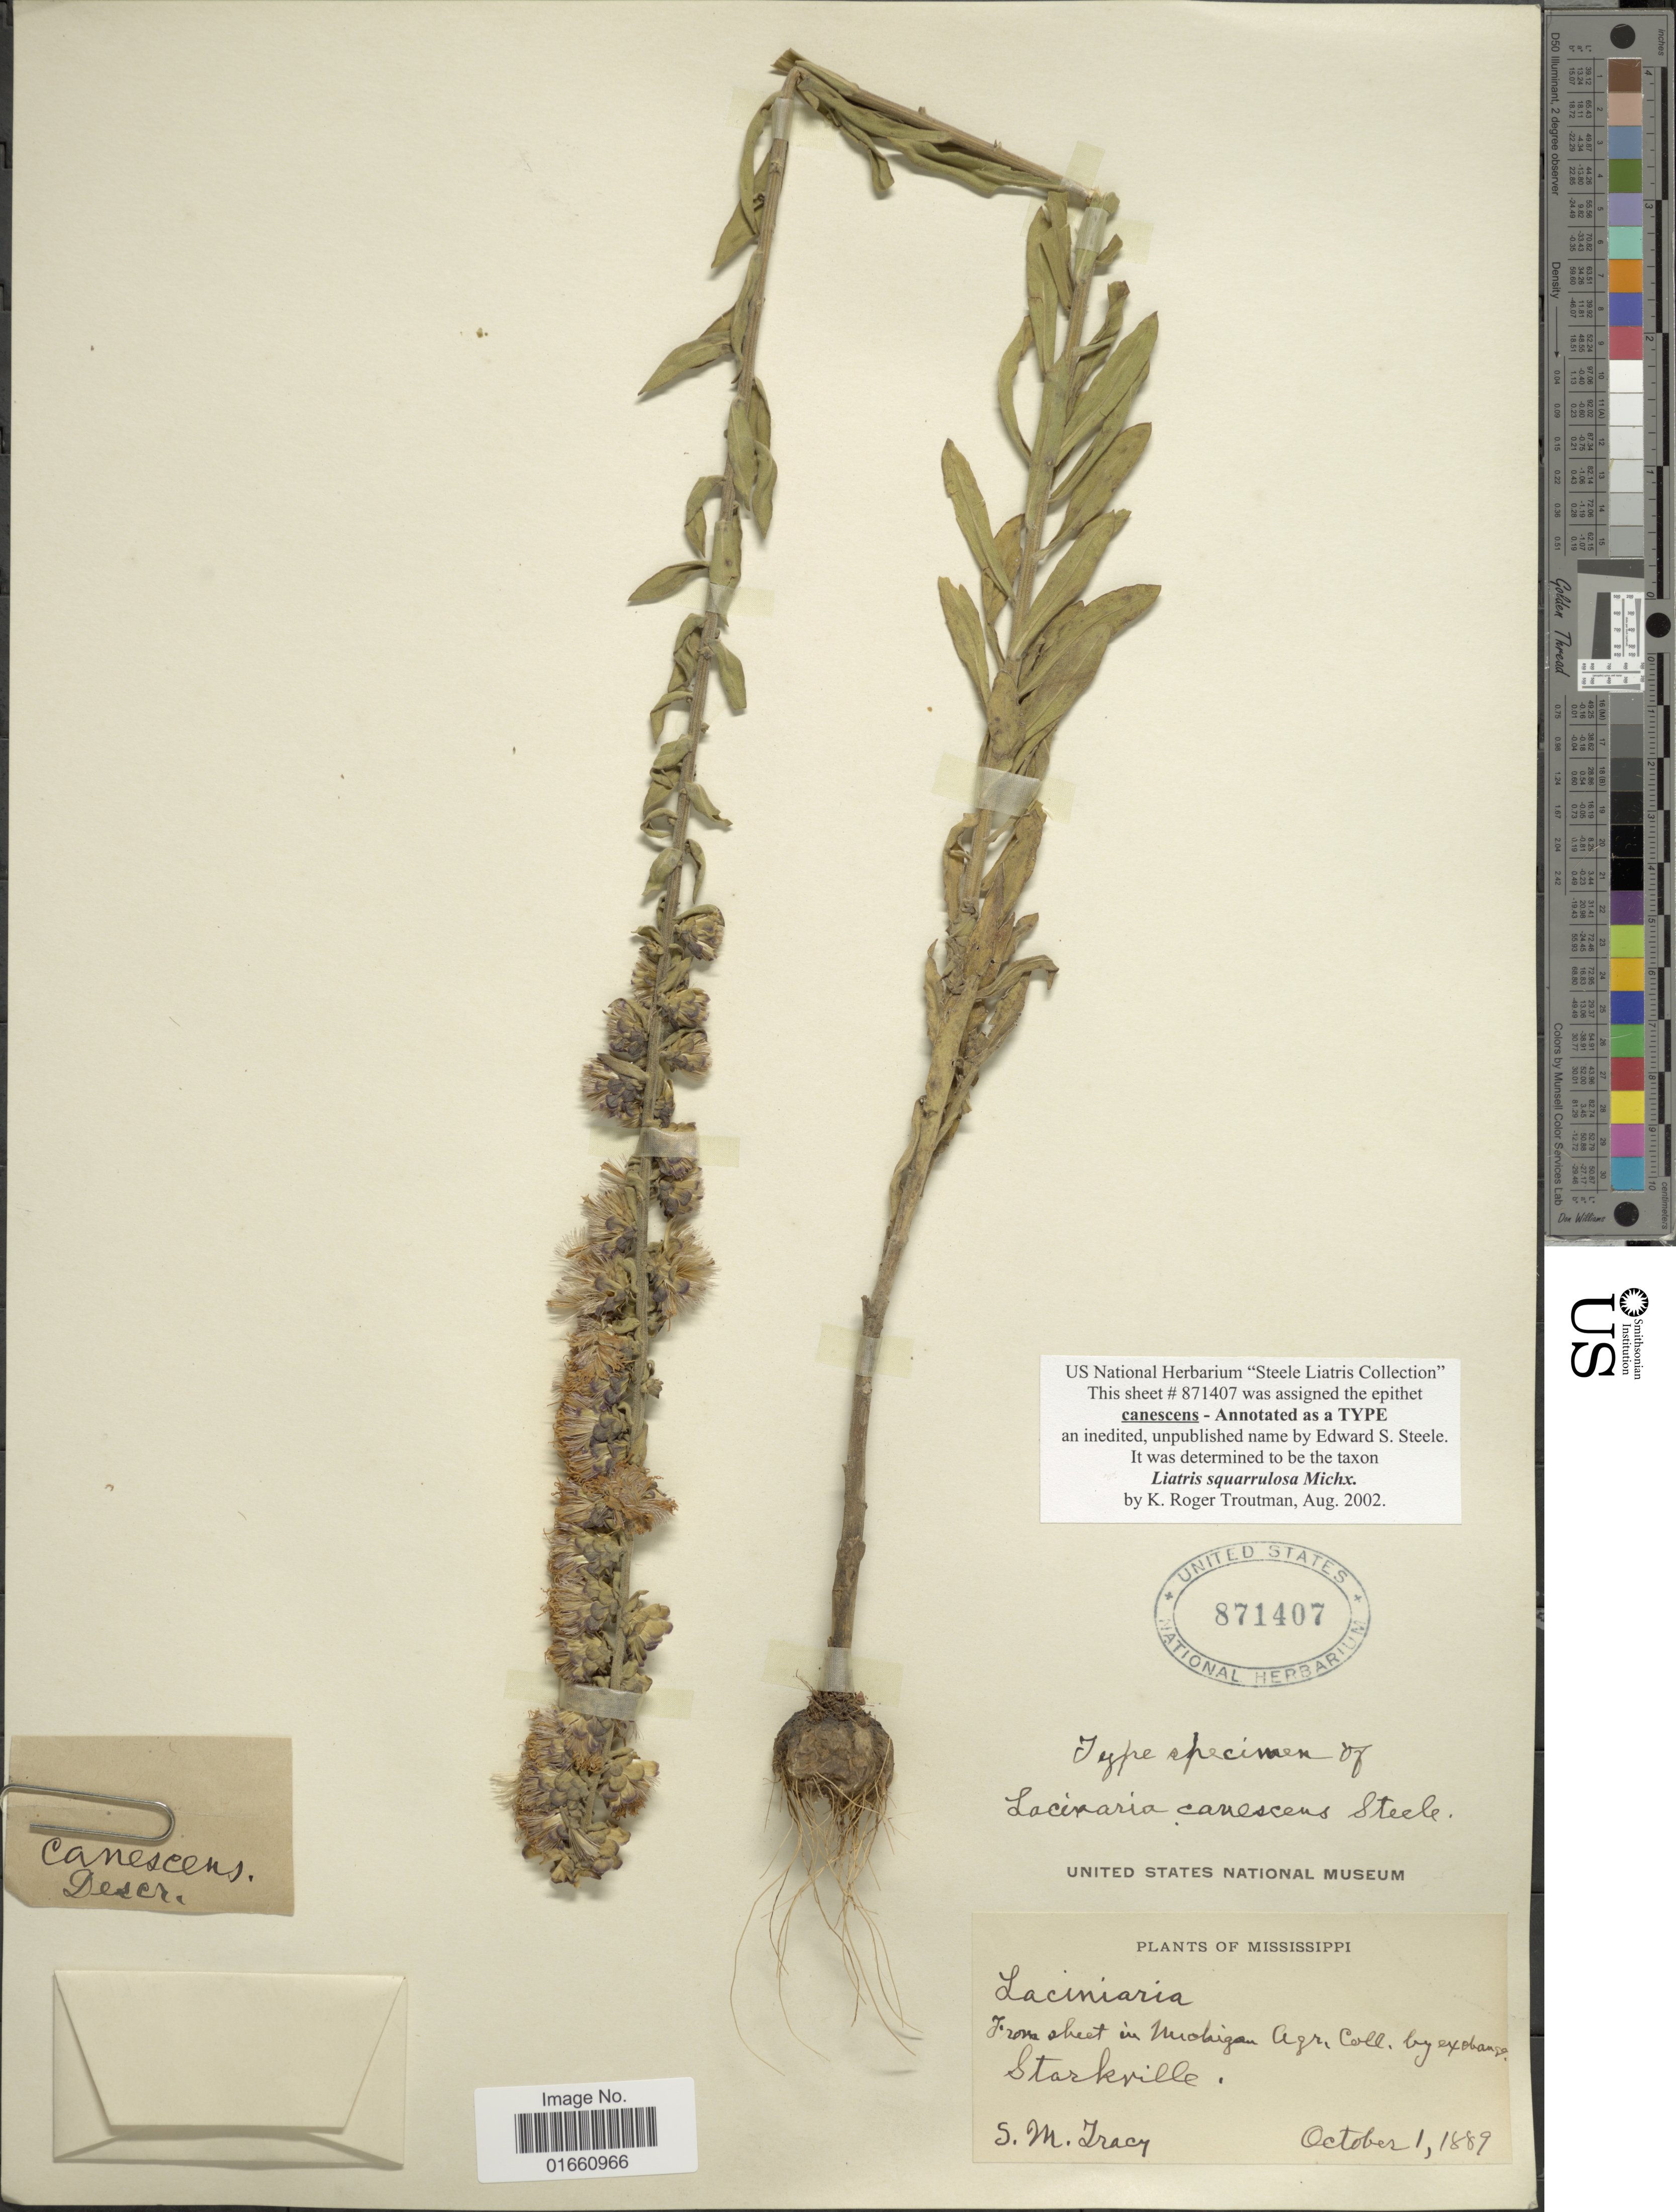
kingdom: Plantae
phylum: Tracheophyta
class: Magnoliopsida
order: Asterales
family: Asteraceae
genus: Liatris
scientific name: Liatris squarrulosa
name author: Michx.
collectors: S. M. Tracy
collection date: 1889-10-01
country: United States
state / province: Mississippi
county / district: Oktibbeha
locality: Starkville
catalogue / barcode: US 871407